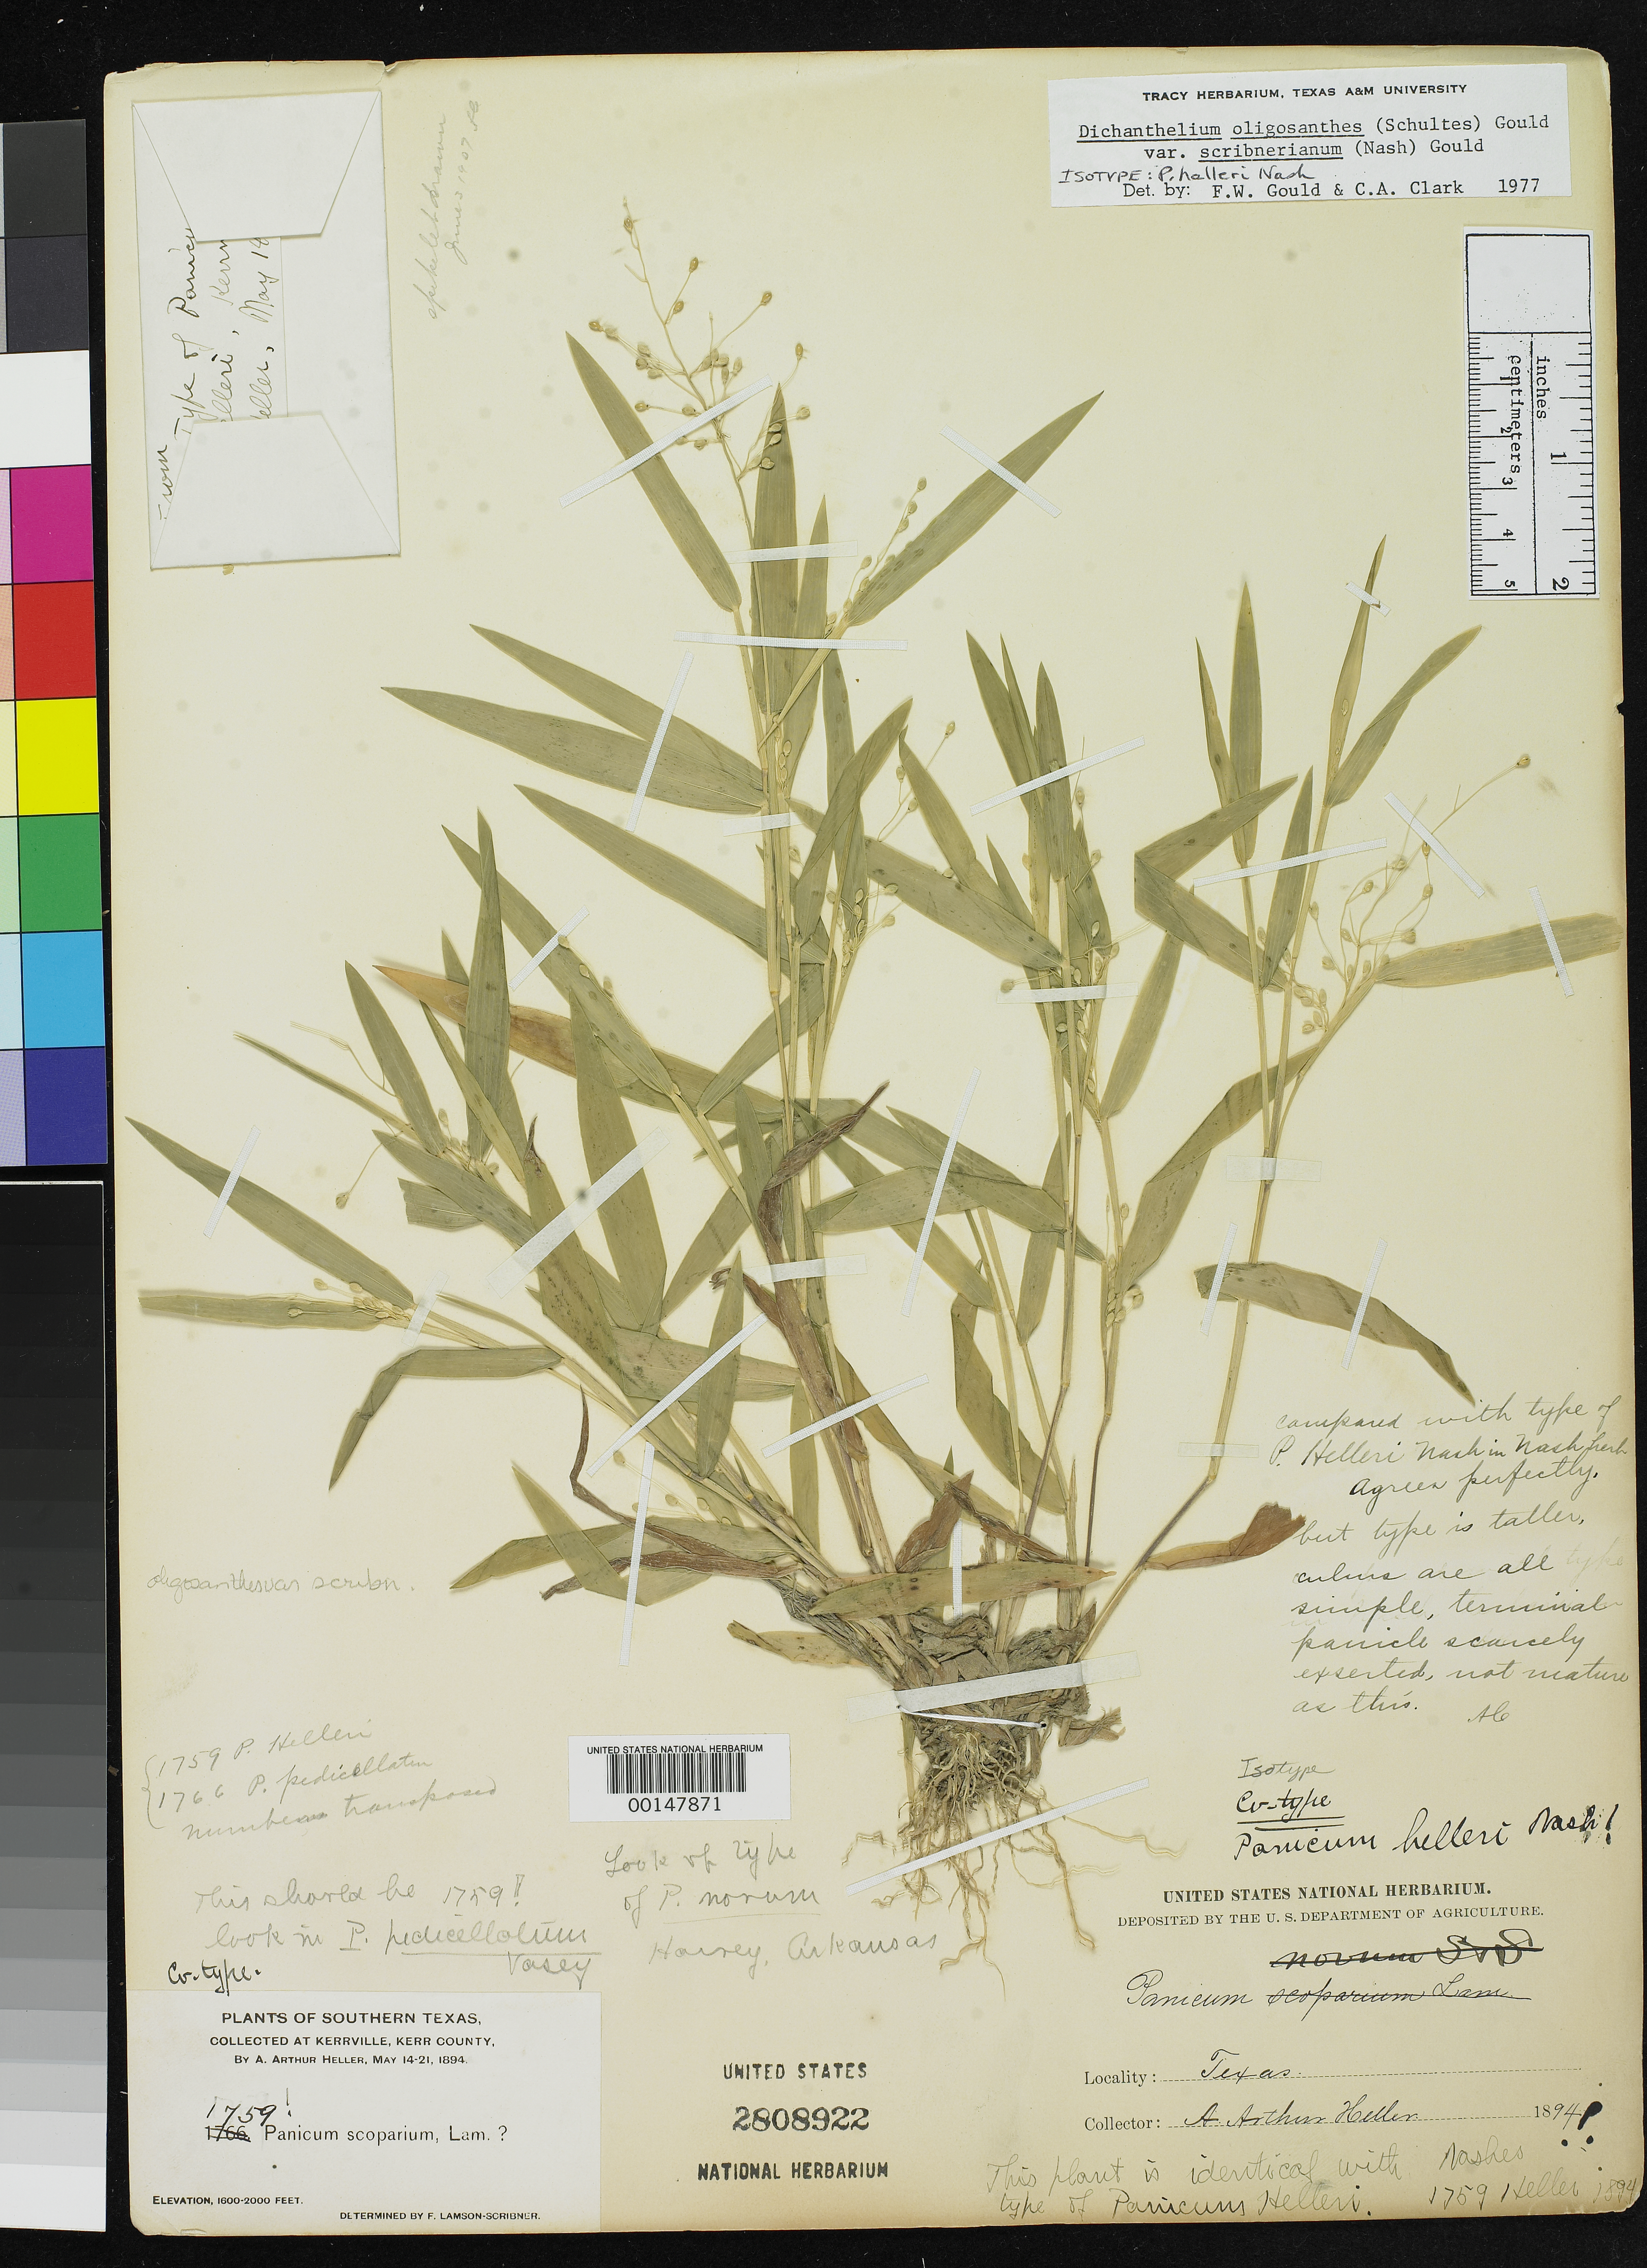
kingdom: Plantae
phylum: Tracheophyta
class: Liliopsida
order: Poales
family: Poaceae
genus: Panicum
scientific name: Panicum helleri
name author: Nash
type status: Isotype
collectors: A. A. Heller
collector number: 1759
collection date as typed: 14 May 1894 to 21 May 1894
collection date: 1894-05-14/1894-05-21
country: United States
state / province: Texas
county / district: Kerr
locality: Kerrville; alt. 1600-2000 ft.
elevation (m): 488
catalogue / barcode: US 2808922